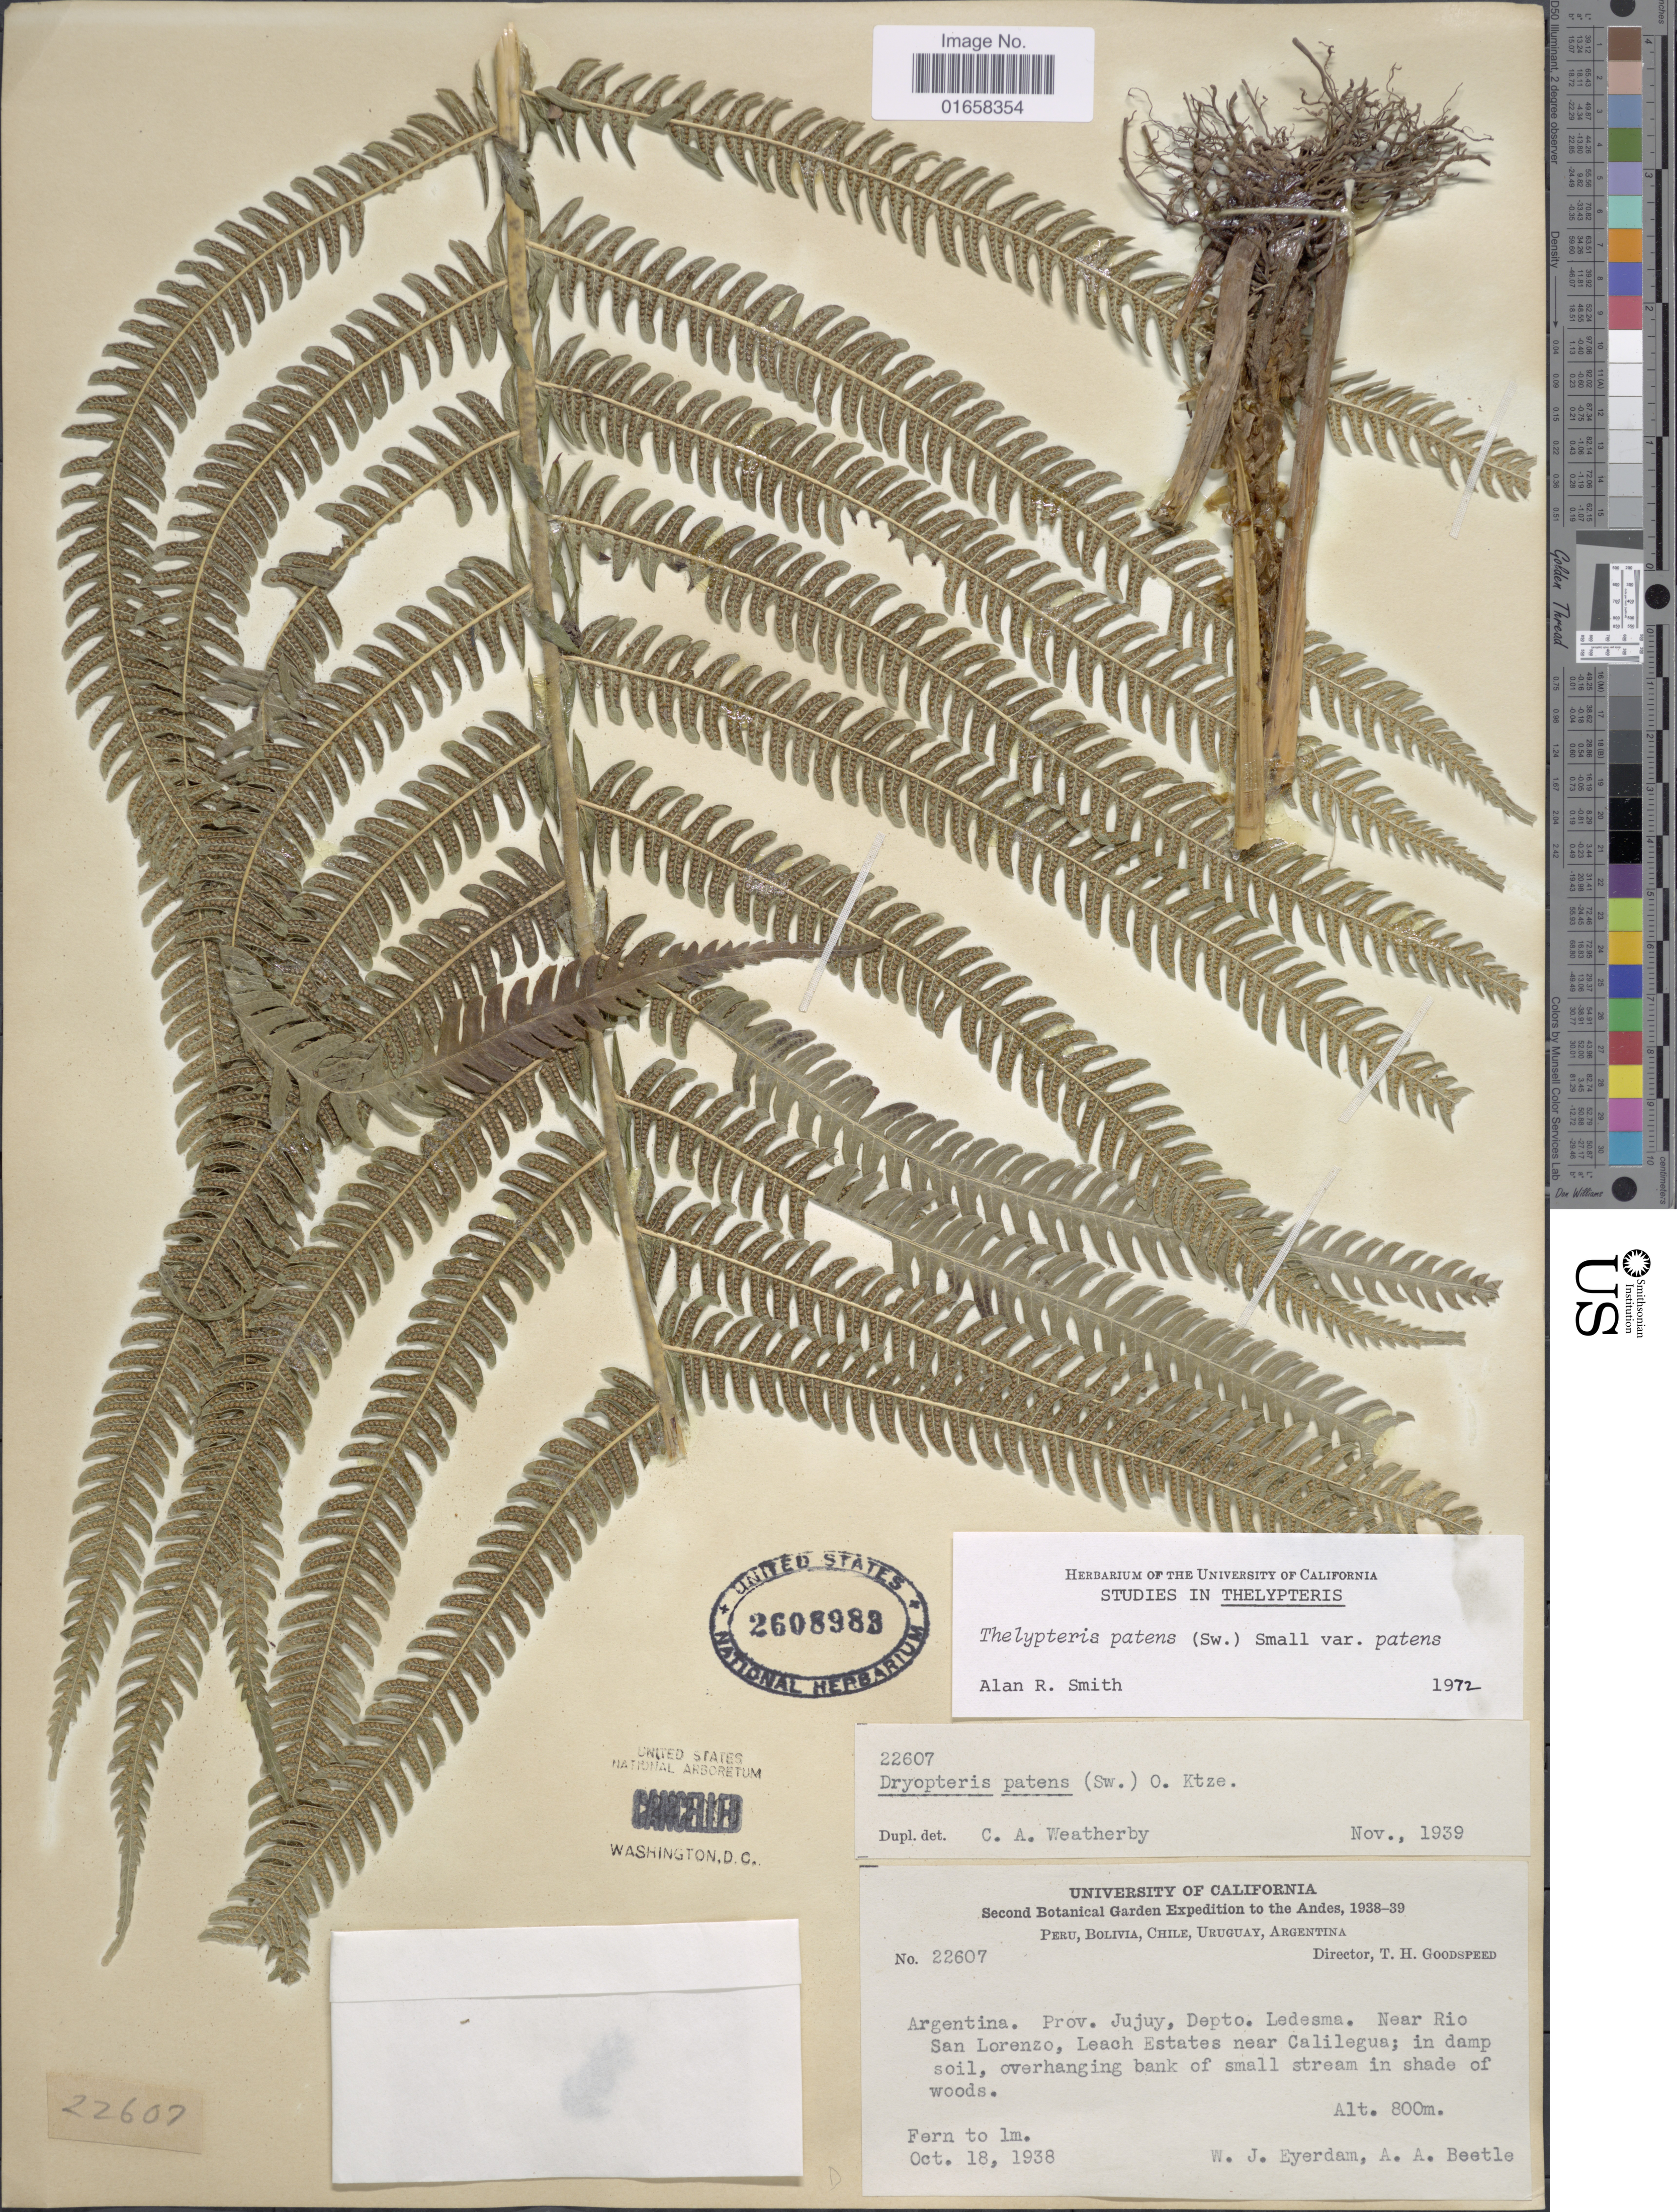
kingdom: Plantae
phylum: Tracheophyta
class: Polypodiopsida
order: Polypodiales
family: Thelypteridaceae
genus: Christella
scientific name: Christella patens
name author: (Sw.) Holttum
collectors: W. J. Eyerdam & A. A. Beetle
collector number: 33607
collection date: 1938-10-18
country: Argentina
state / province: Jujuy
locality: Prov. Jujuy. Depto. ledesma. near Rio San Lorenzo, Leach Estates near calilegua.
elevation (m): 800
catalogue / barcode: US 2608983